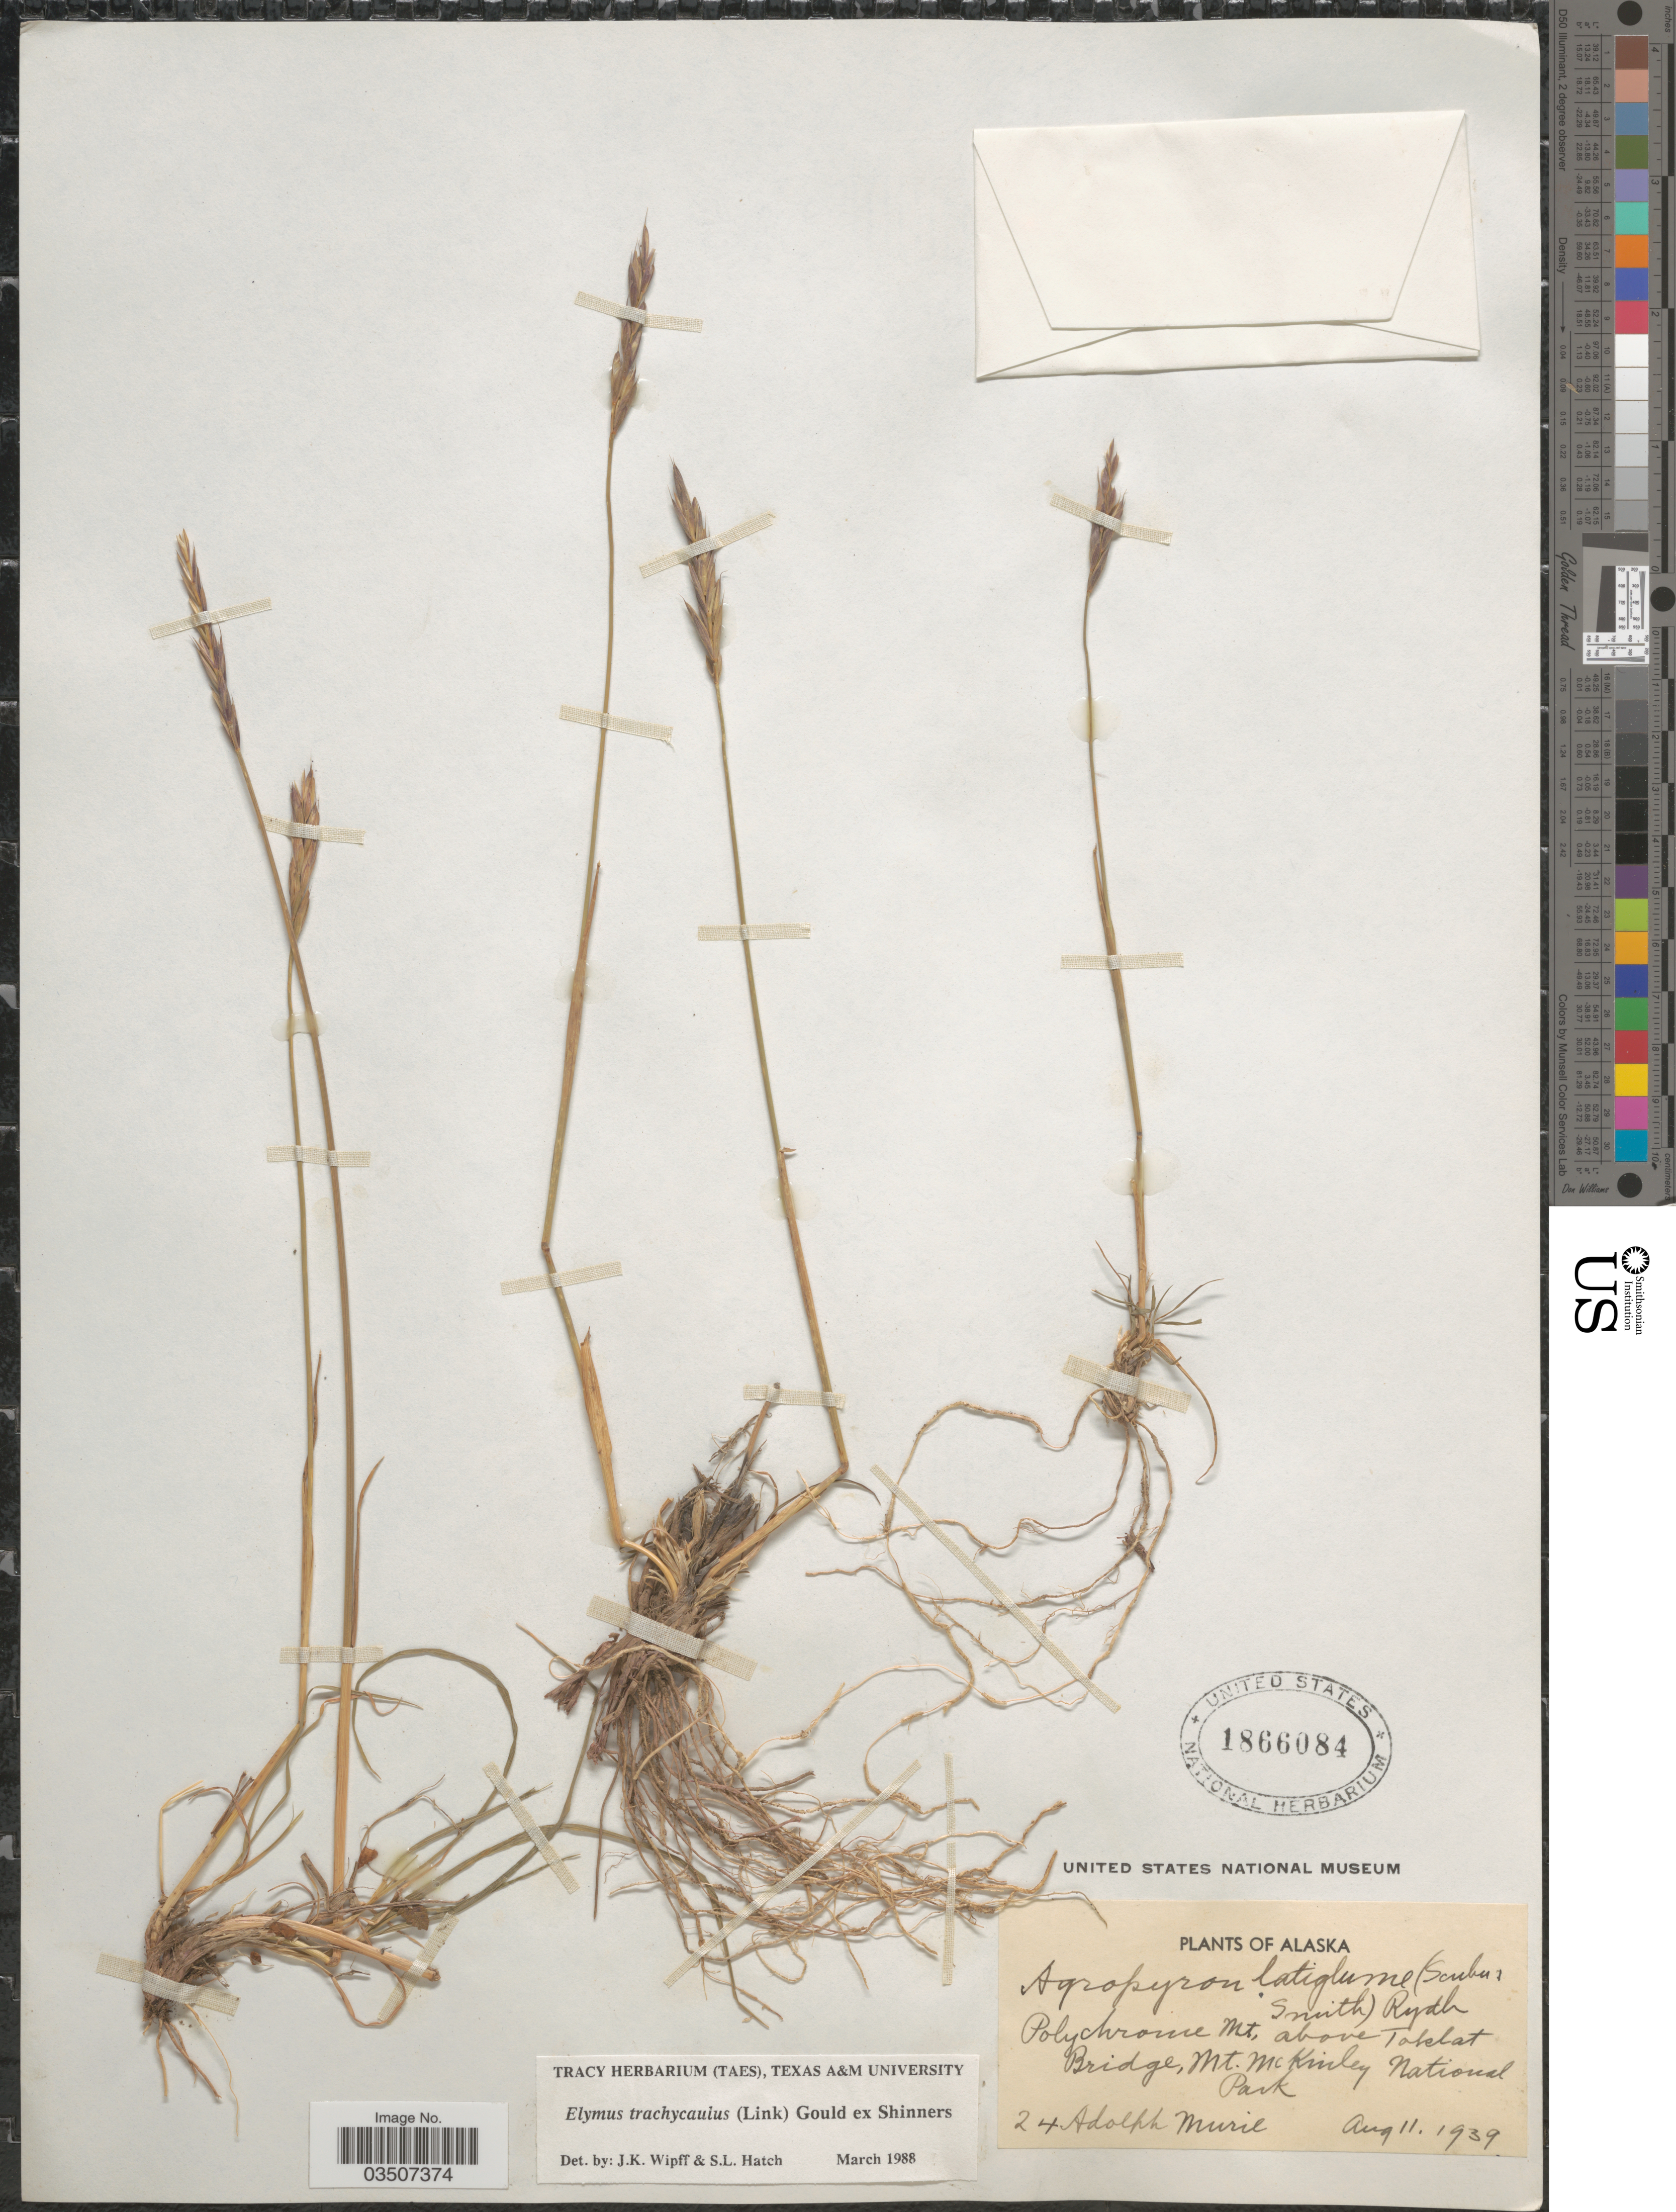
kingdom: Plantae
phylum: Tracheophyta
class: Liliopsida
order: Poales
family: Poaceae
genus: Elymus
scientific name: Elymus trachycaulus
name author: (Link) Gould ex Shinners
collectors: A. Murie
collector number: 24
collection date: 1939-08-11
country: United States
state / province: Alaska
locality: Polychrome Mt. above Taklat Bridge, Mt. McKinley National Park.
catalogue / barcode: US 1866084